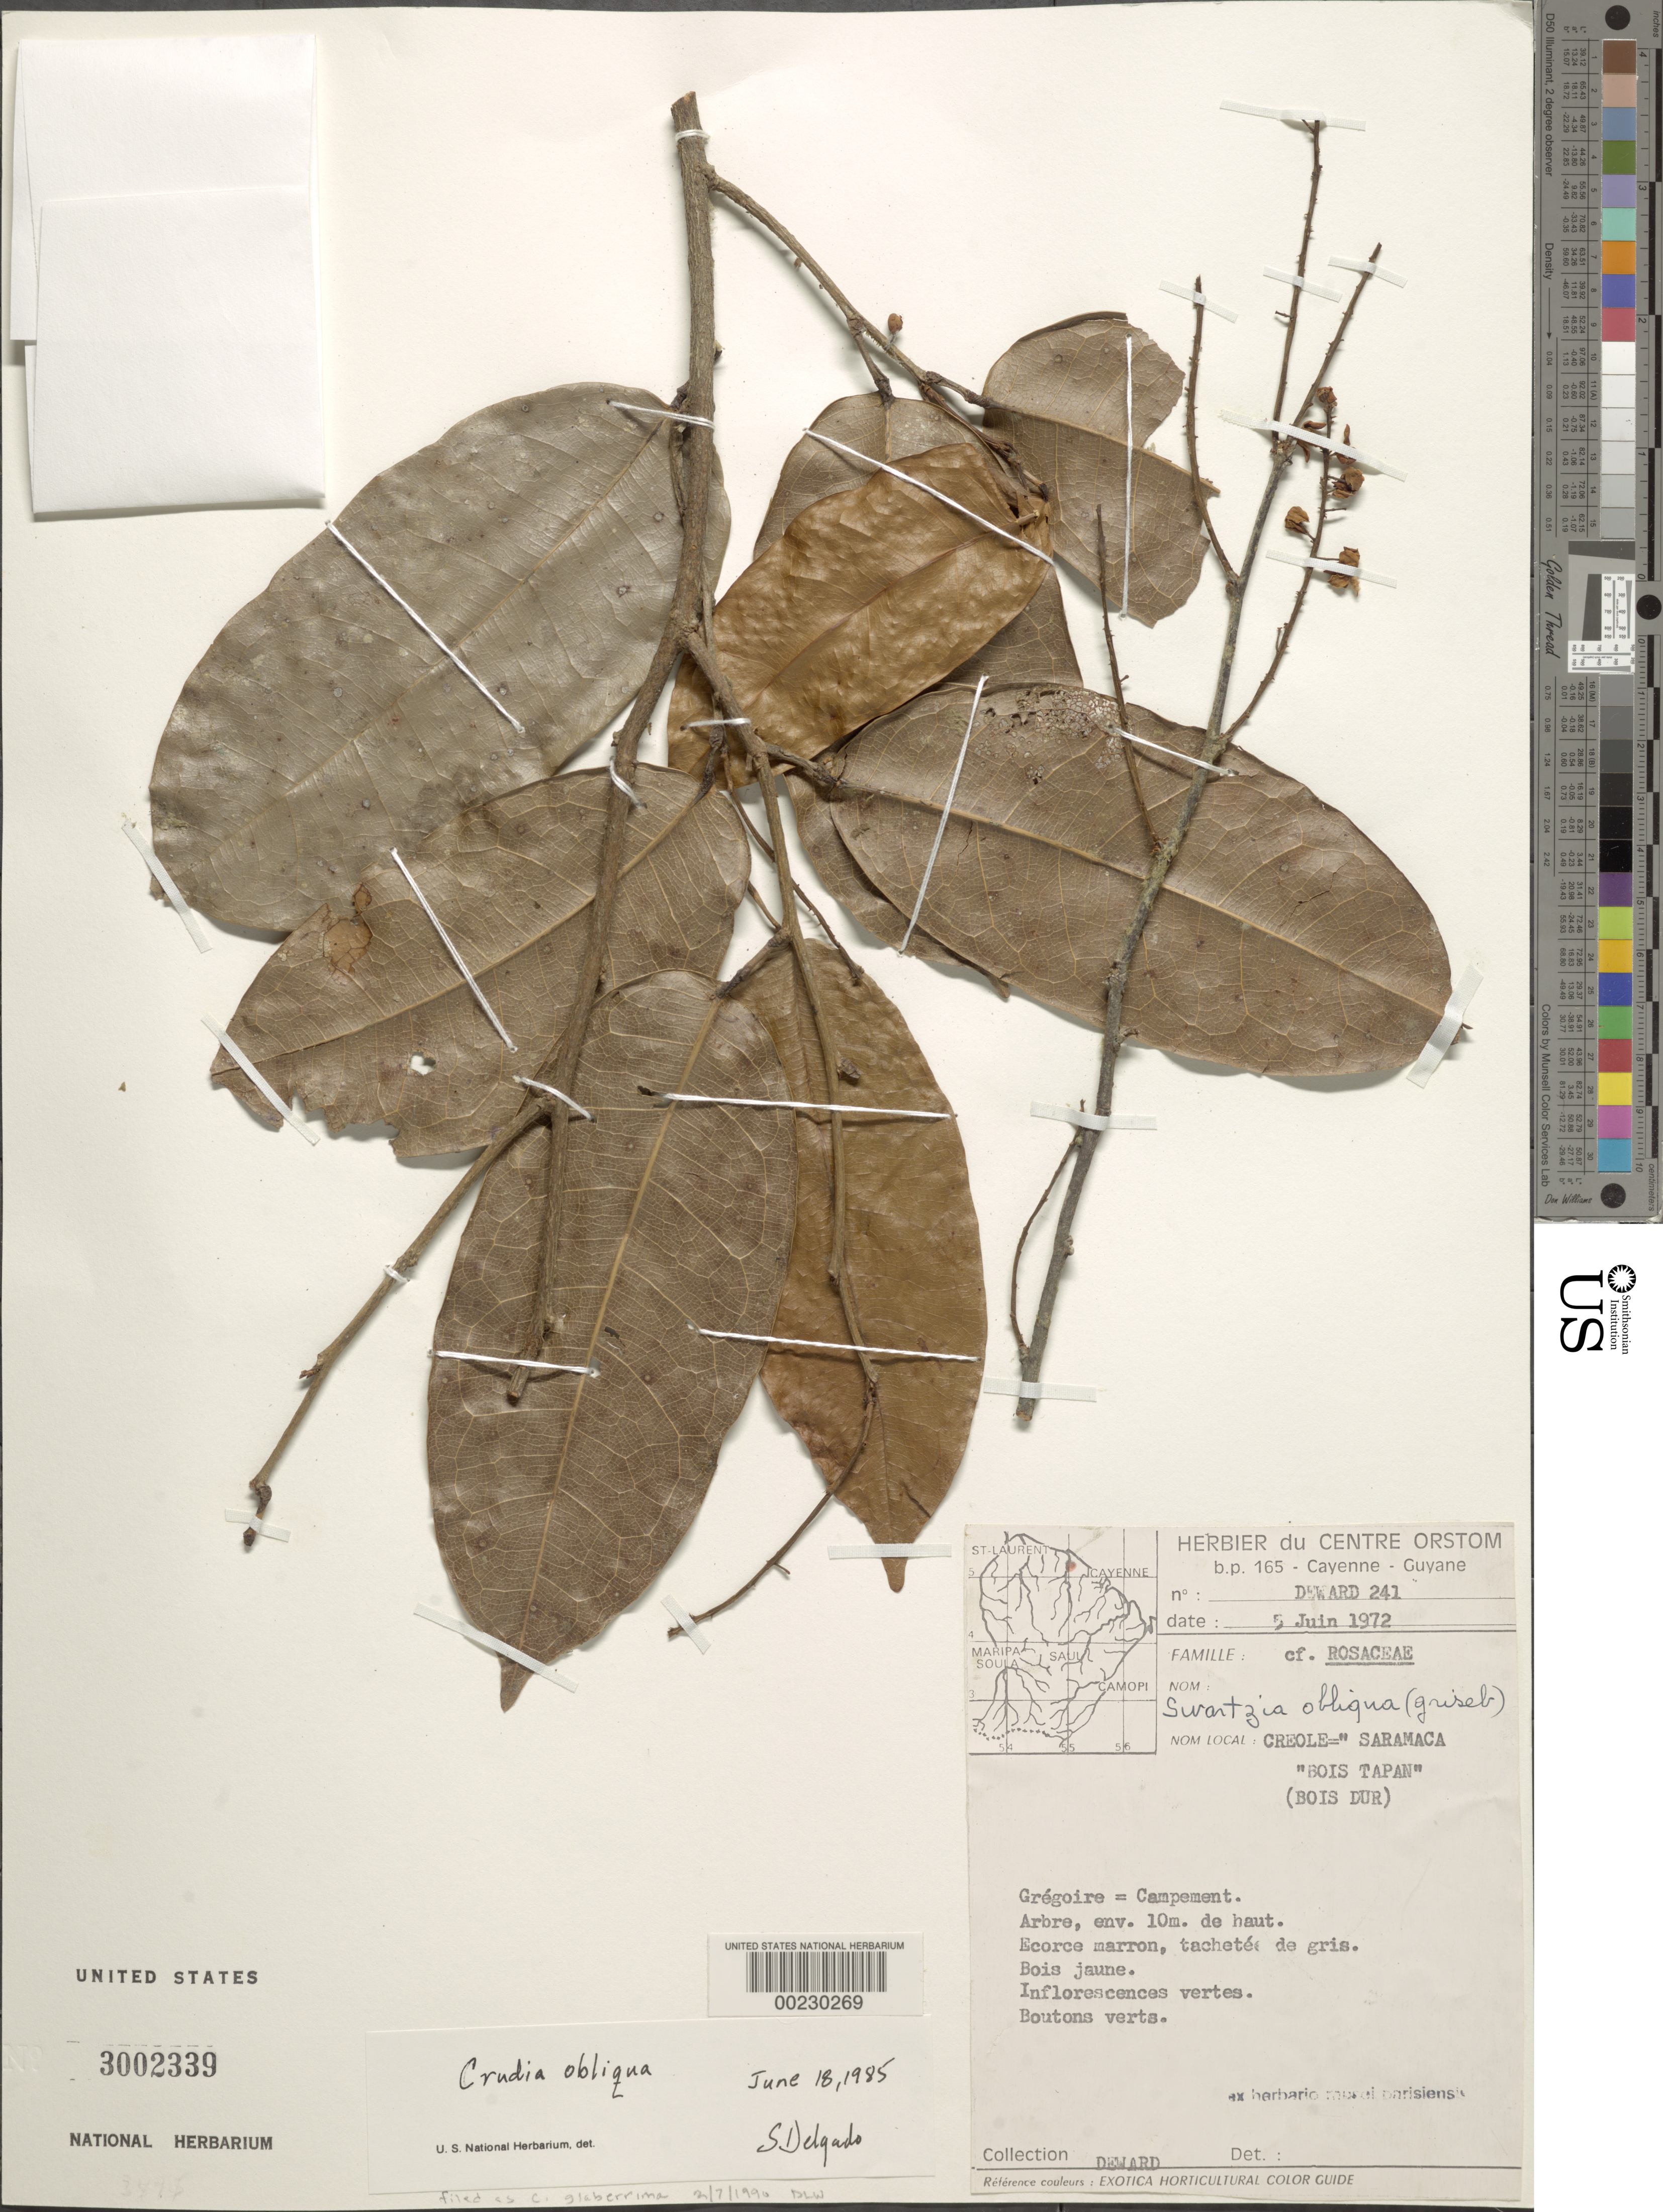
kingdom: Plantae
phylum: Tracheophyta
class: Magnoliopsida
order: Fabales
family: Fabaceae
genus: Crudia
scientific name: Crudia glaberrima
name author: (Steud.) J.F. Macbr.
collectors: -. Deward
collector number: Deward 241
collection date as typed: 05 Jun 1972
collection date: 1972-06-05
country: French Guiana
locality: Gregoire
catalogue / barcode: US 3002339